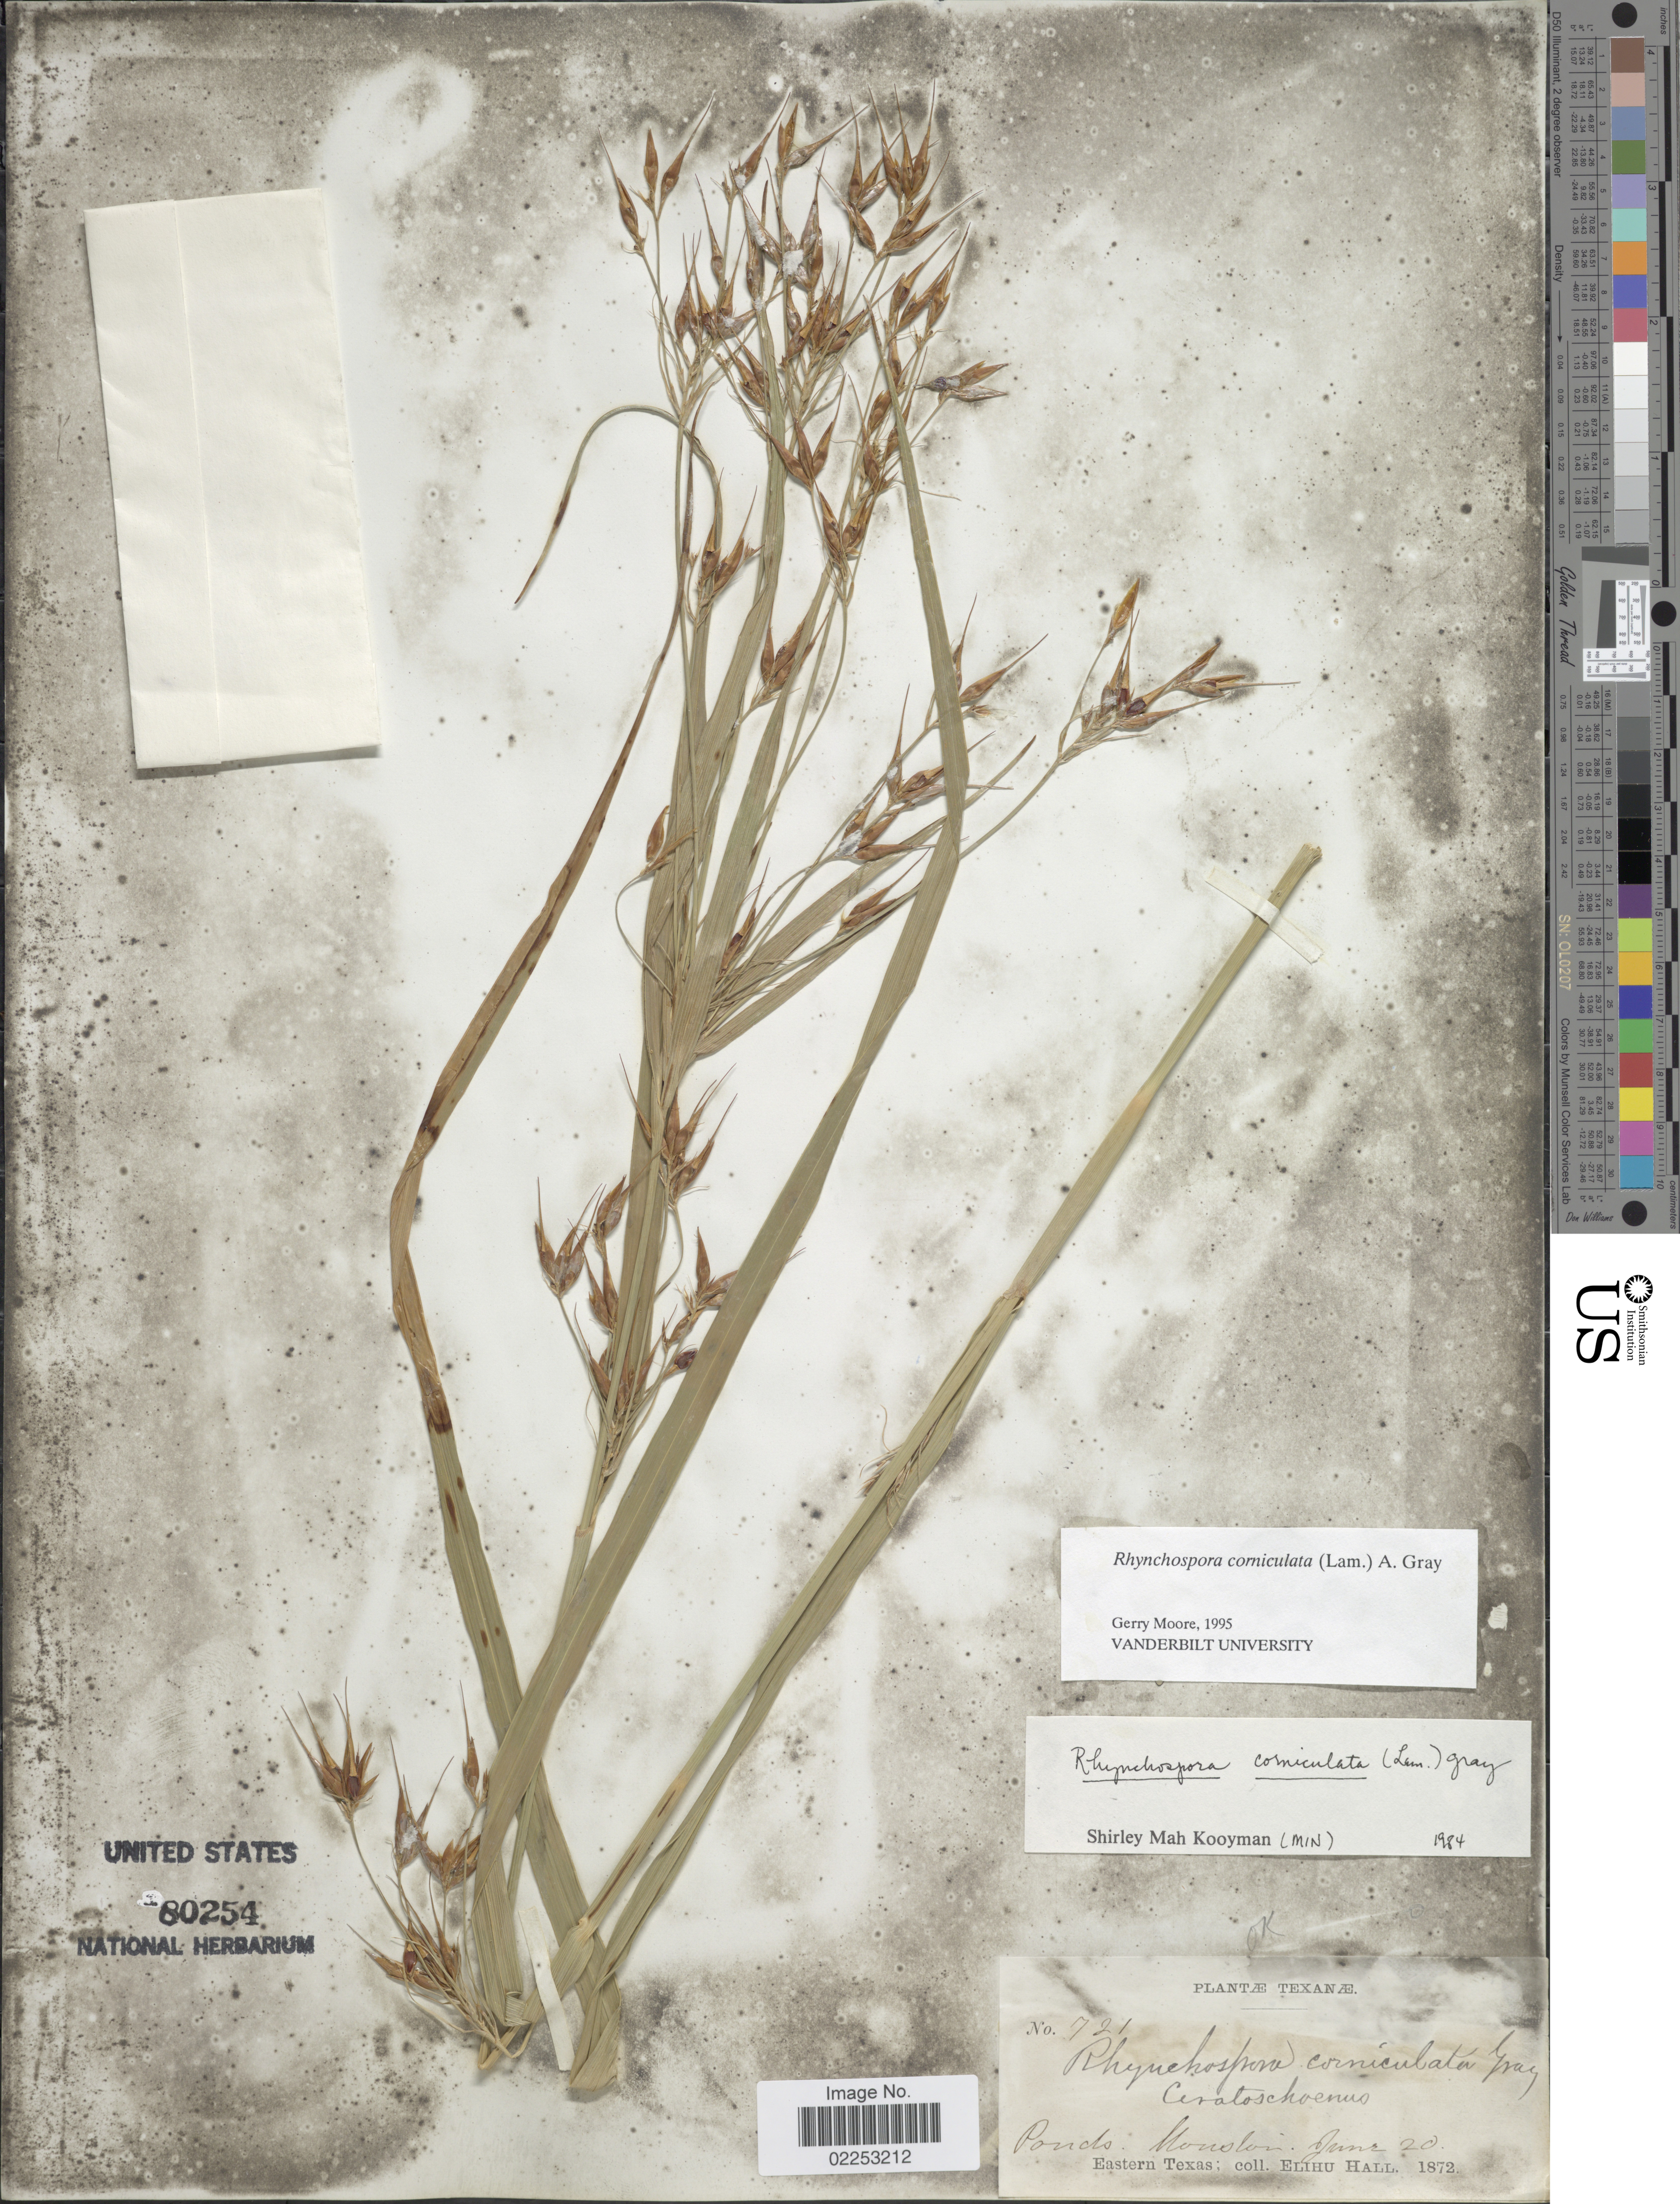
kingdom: Plantae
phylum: Tracheophyta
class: Liliopsida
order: Poales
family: Cyperaceae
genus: Rhynchospora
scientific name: Rhynchospora corniculata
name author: (Lam.) A. Gray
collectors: E. Hall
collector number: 721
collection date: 1872-06-20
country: United States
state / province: Texas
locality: Ponds. Houston. Eastern Texas.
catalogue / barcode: US 80254